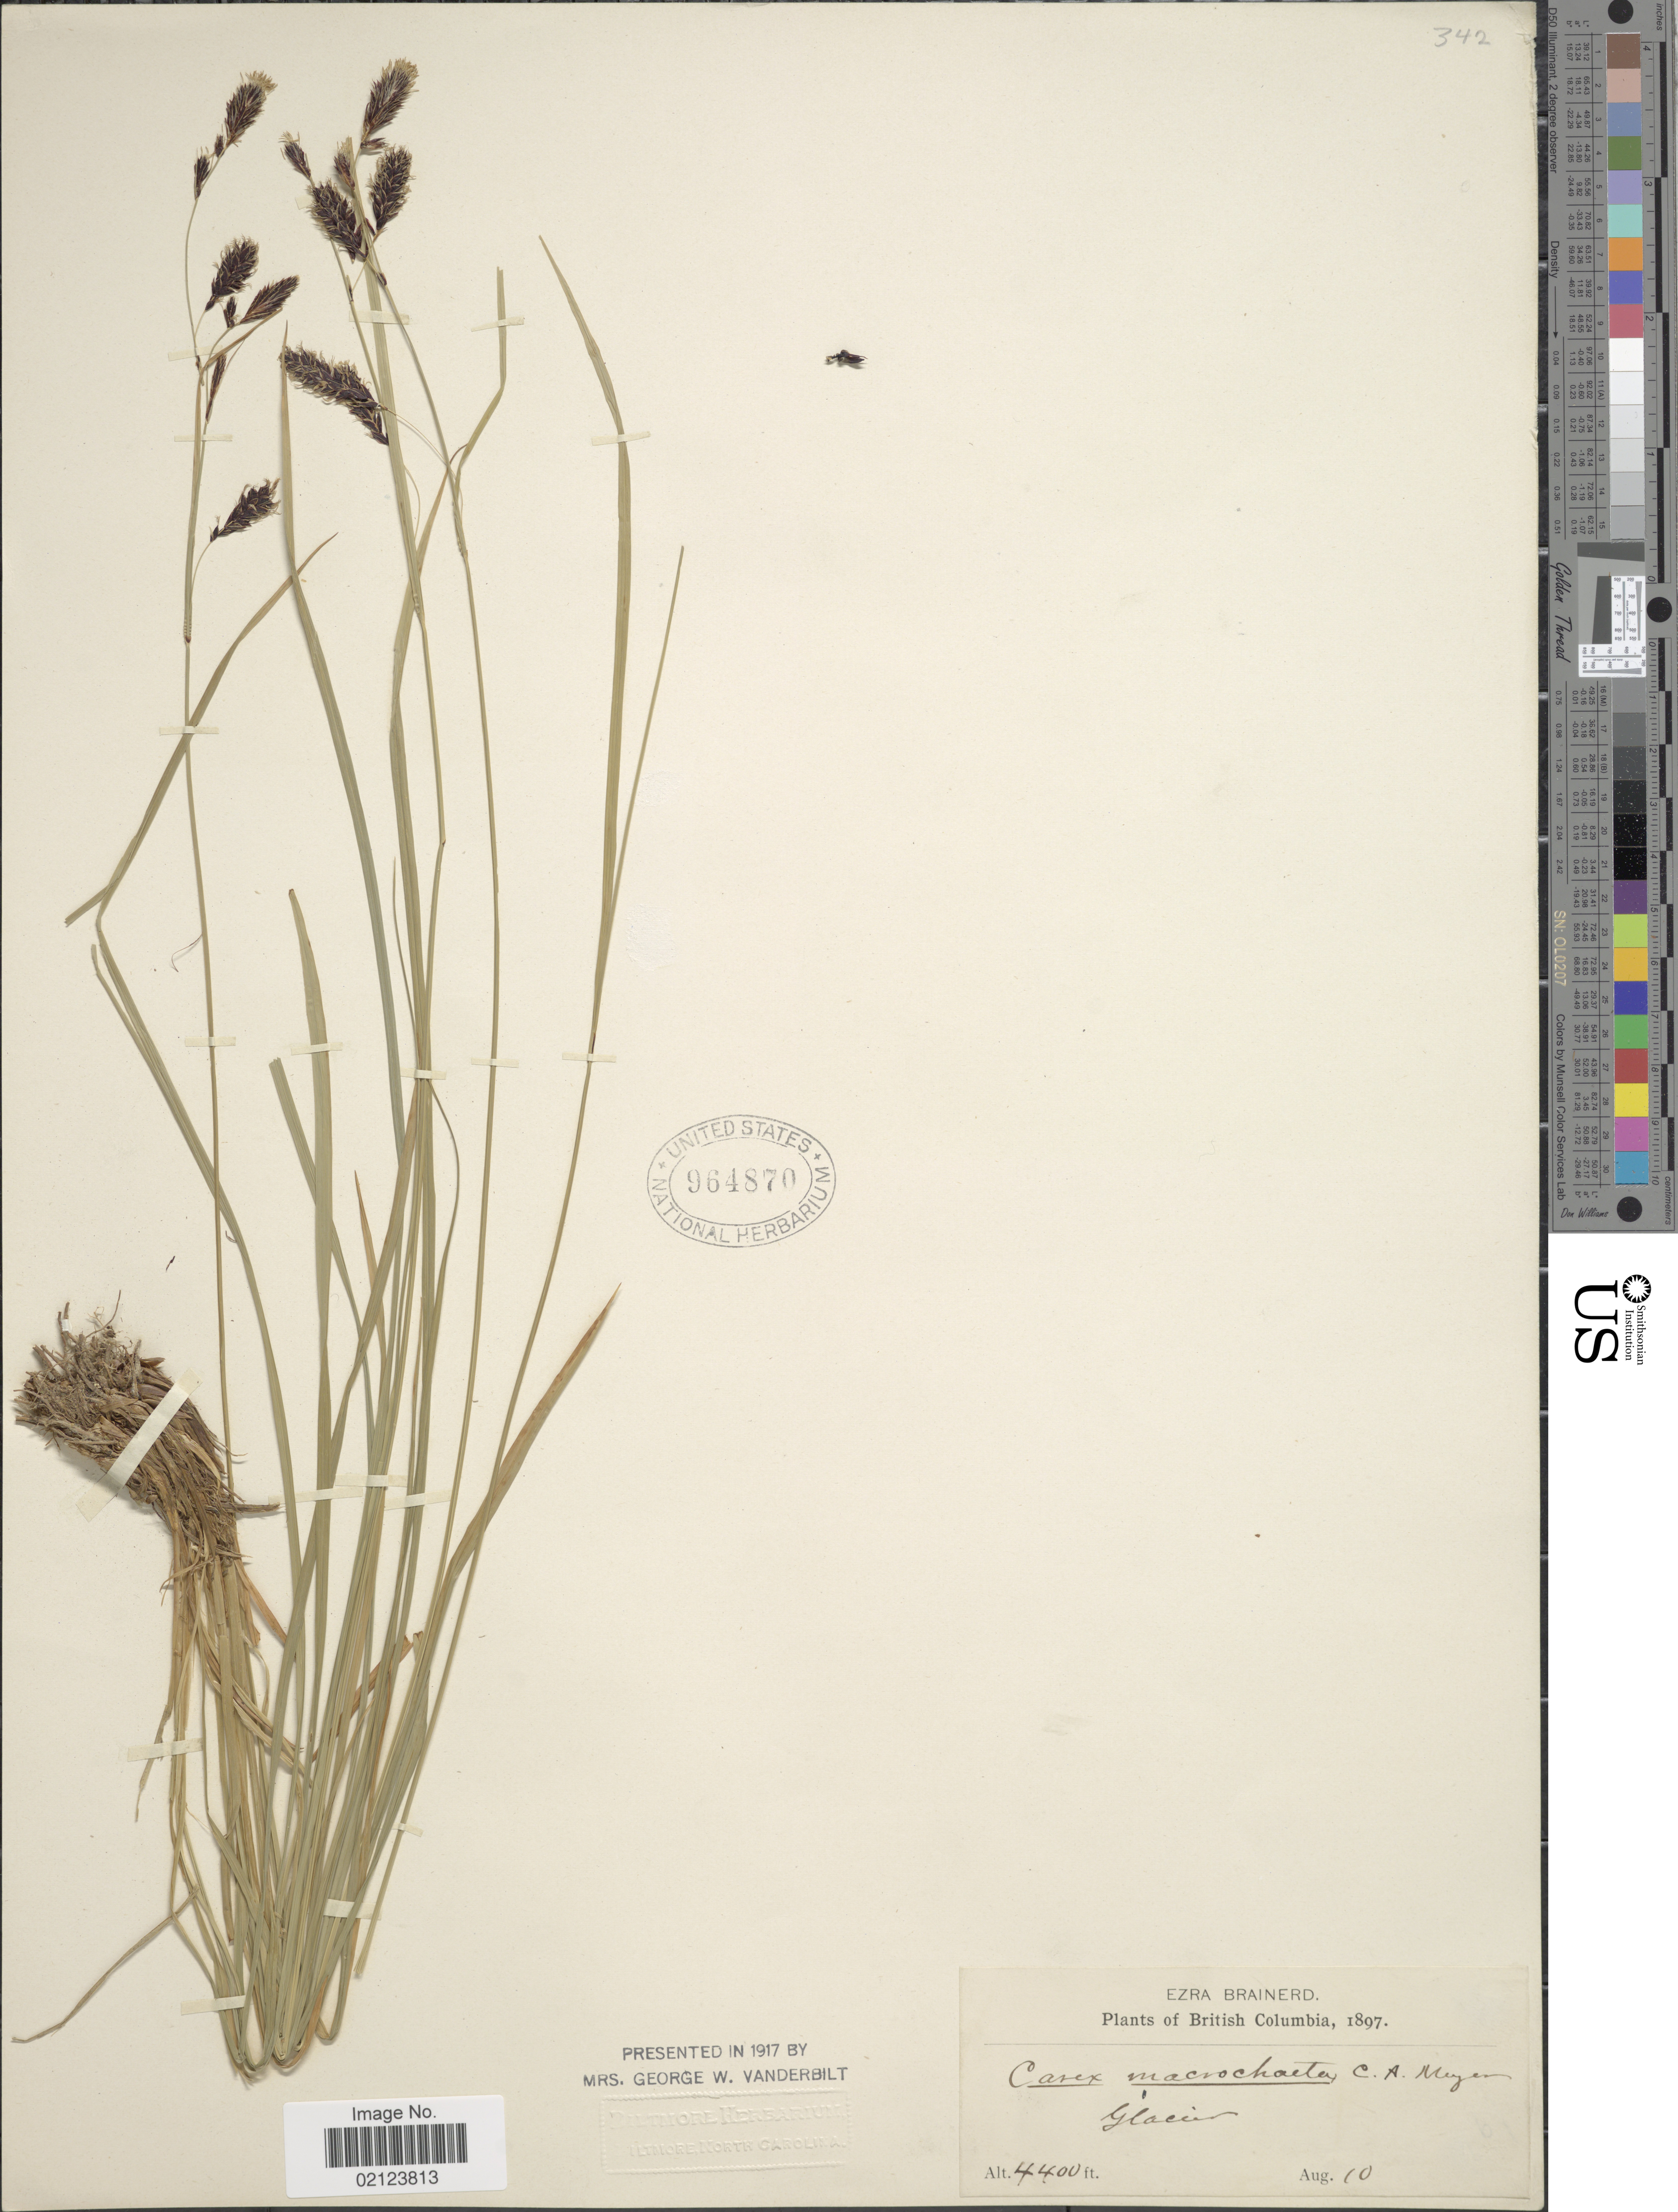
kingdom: Plantae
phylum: Tracheophyta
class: Liliopsida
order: Poales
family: Cyperaceae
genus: Carex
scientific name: Carex macrochaeta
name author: C.A. Mey.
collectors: E. Brainerd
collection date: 1897-08-10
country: Canada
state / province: British Columbia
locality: Glacier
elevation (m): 1341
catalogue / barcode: US 964870